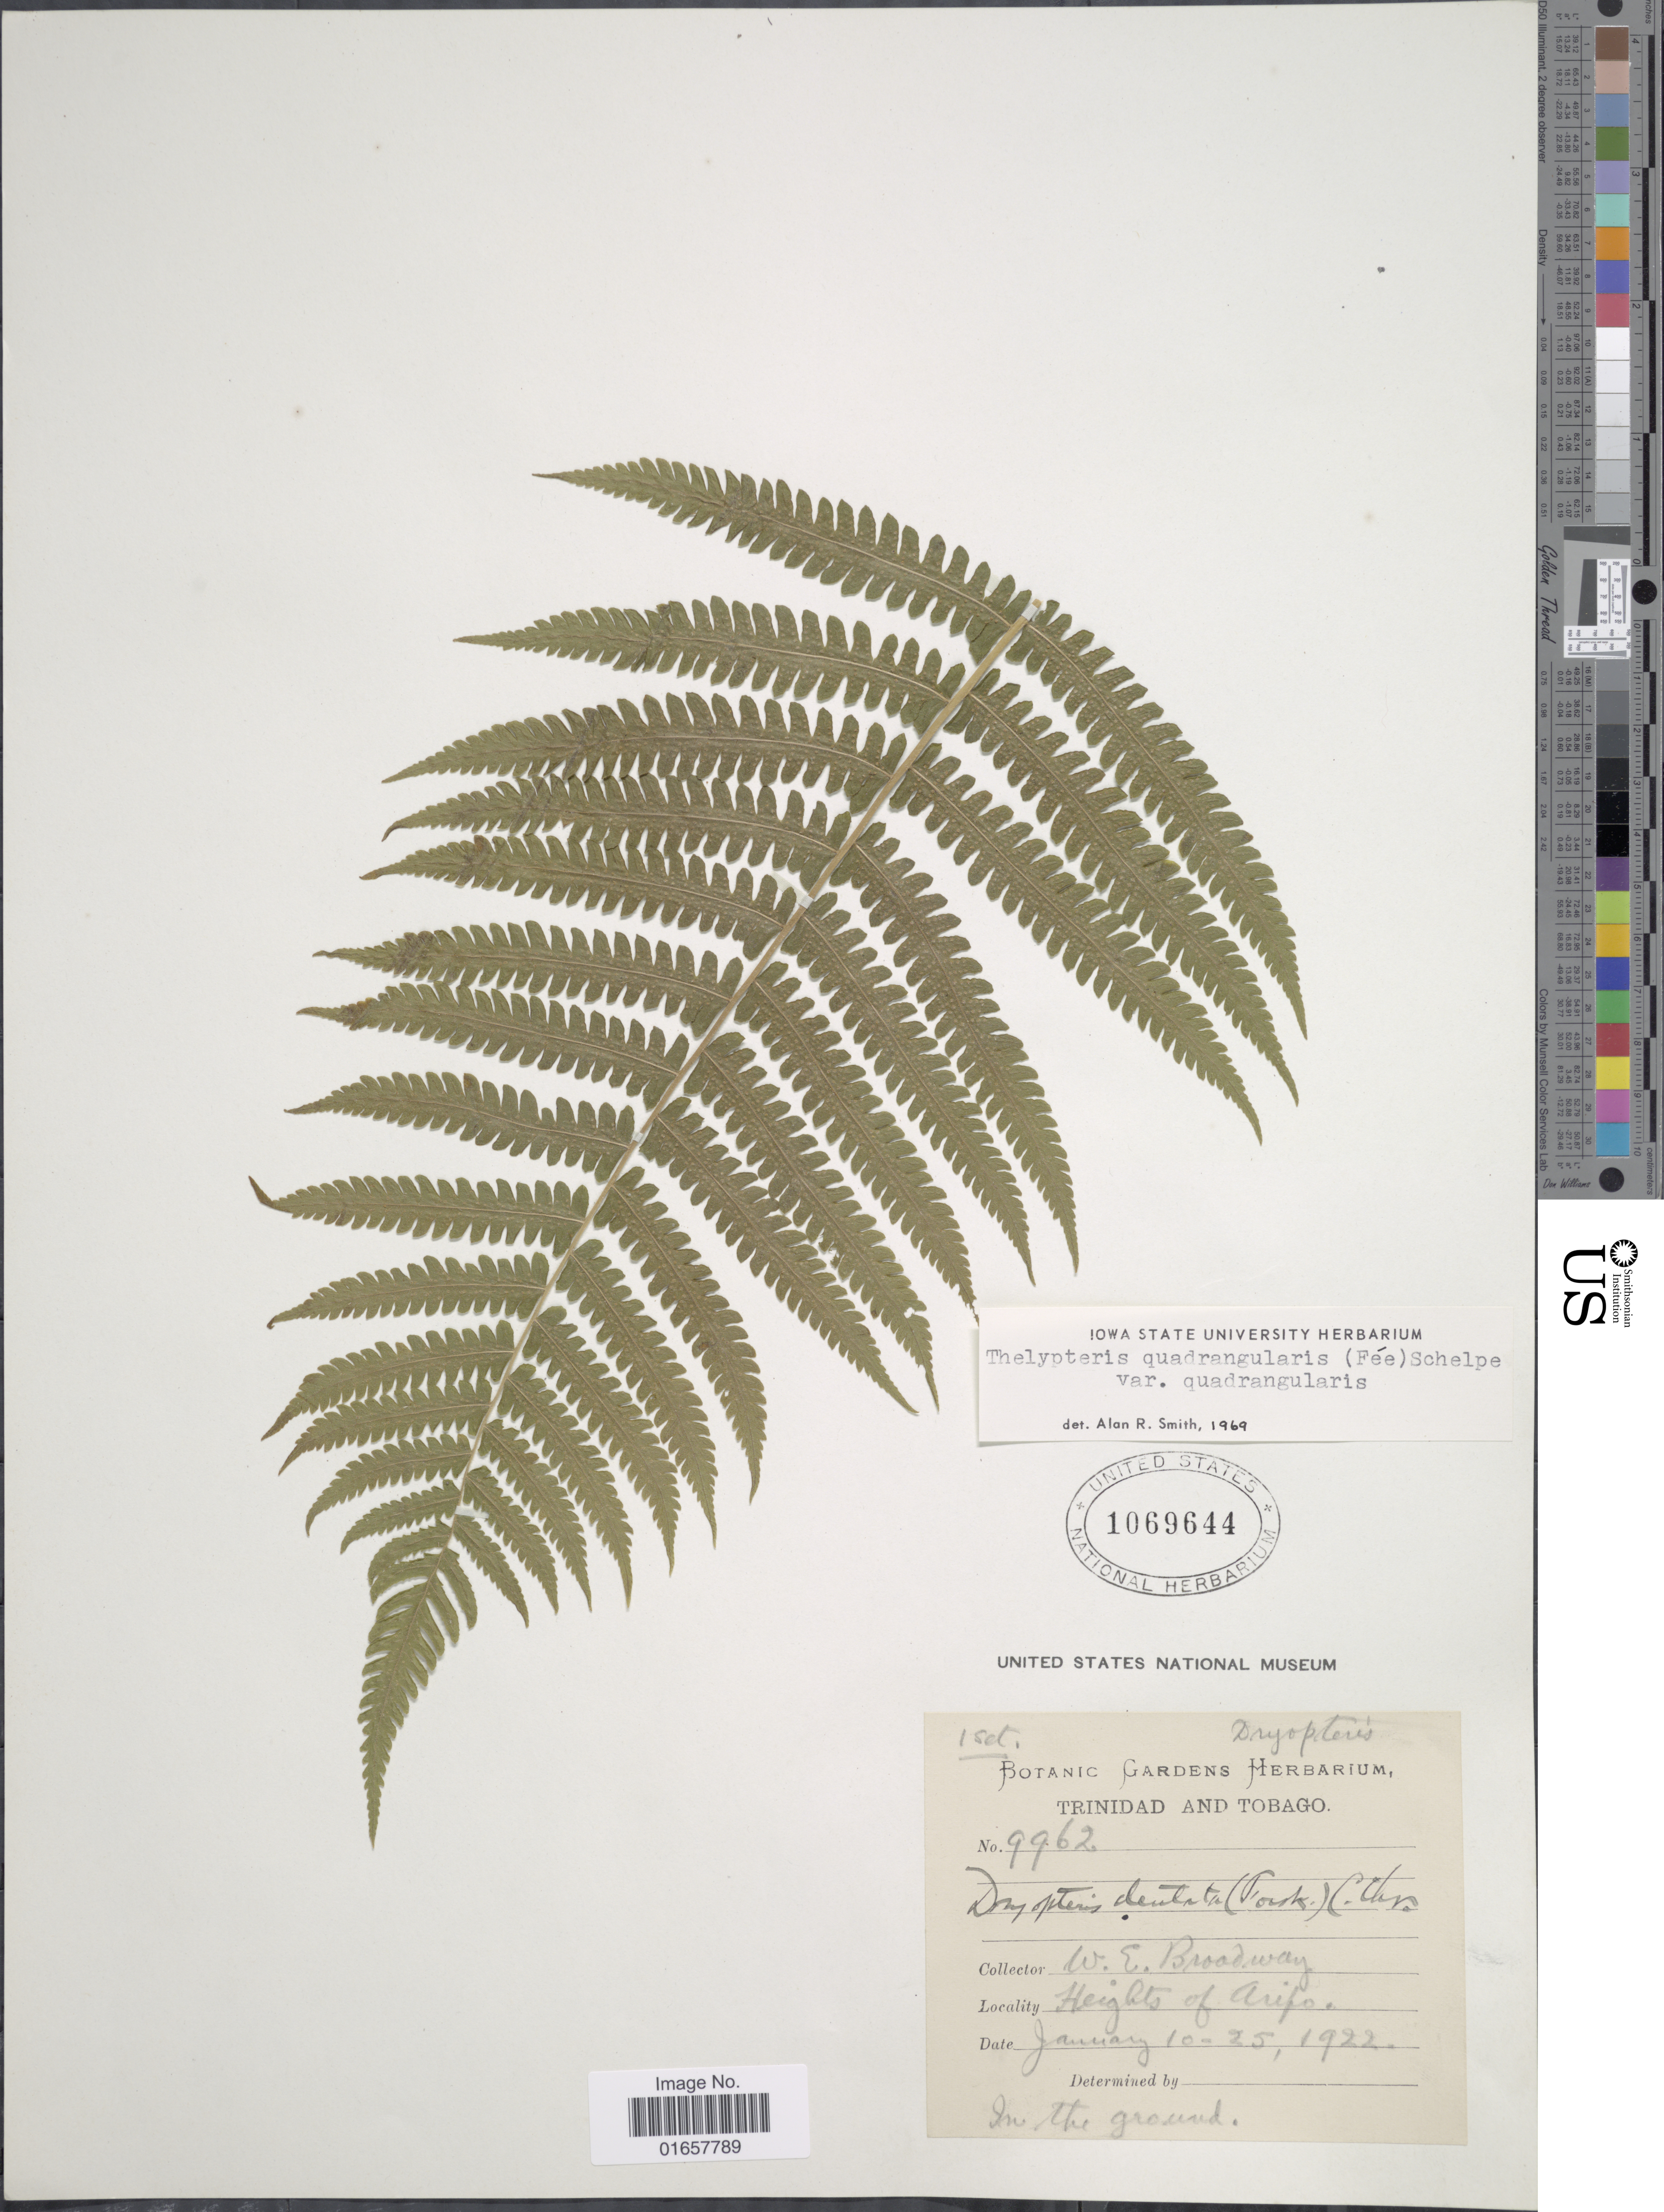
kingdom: Plantae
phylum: Tracheophyta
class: Polypodiopsida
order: Polypodiales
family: Thelypteridaceae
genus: Christella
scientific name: Christella hispidula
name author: (Decne.) Holttum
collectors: W. E. Broadway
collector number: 9962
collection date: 1922-01-10/1922-01-25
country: Trinidad and Tobago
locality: Trinidad and Tobago, Heights of Aripo.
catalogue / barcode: US 1069644